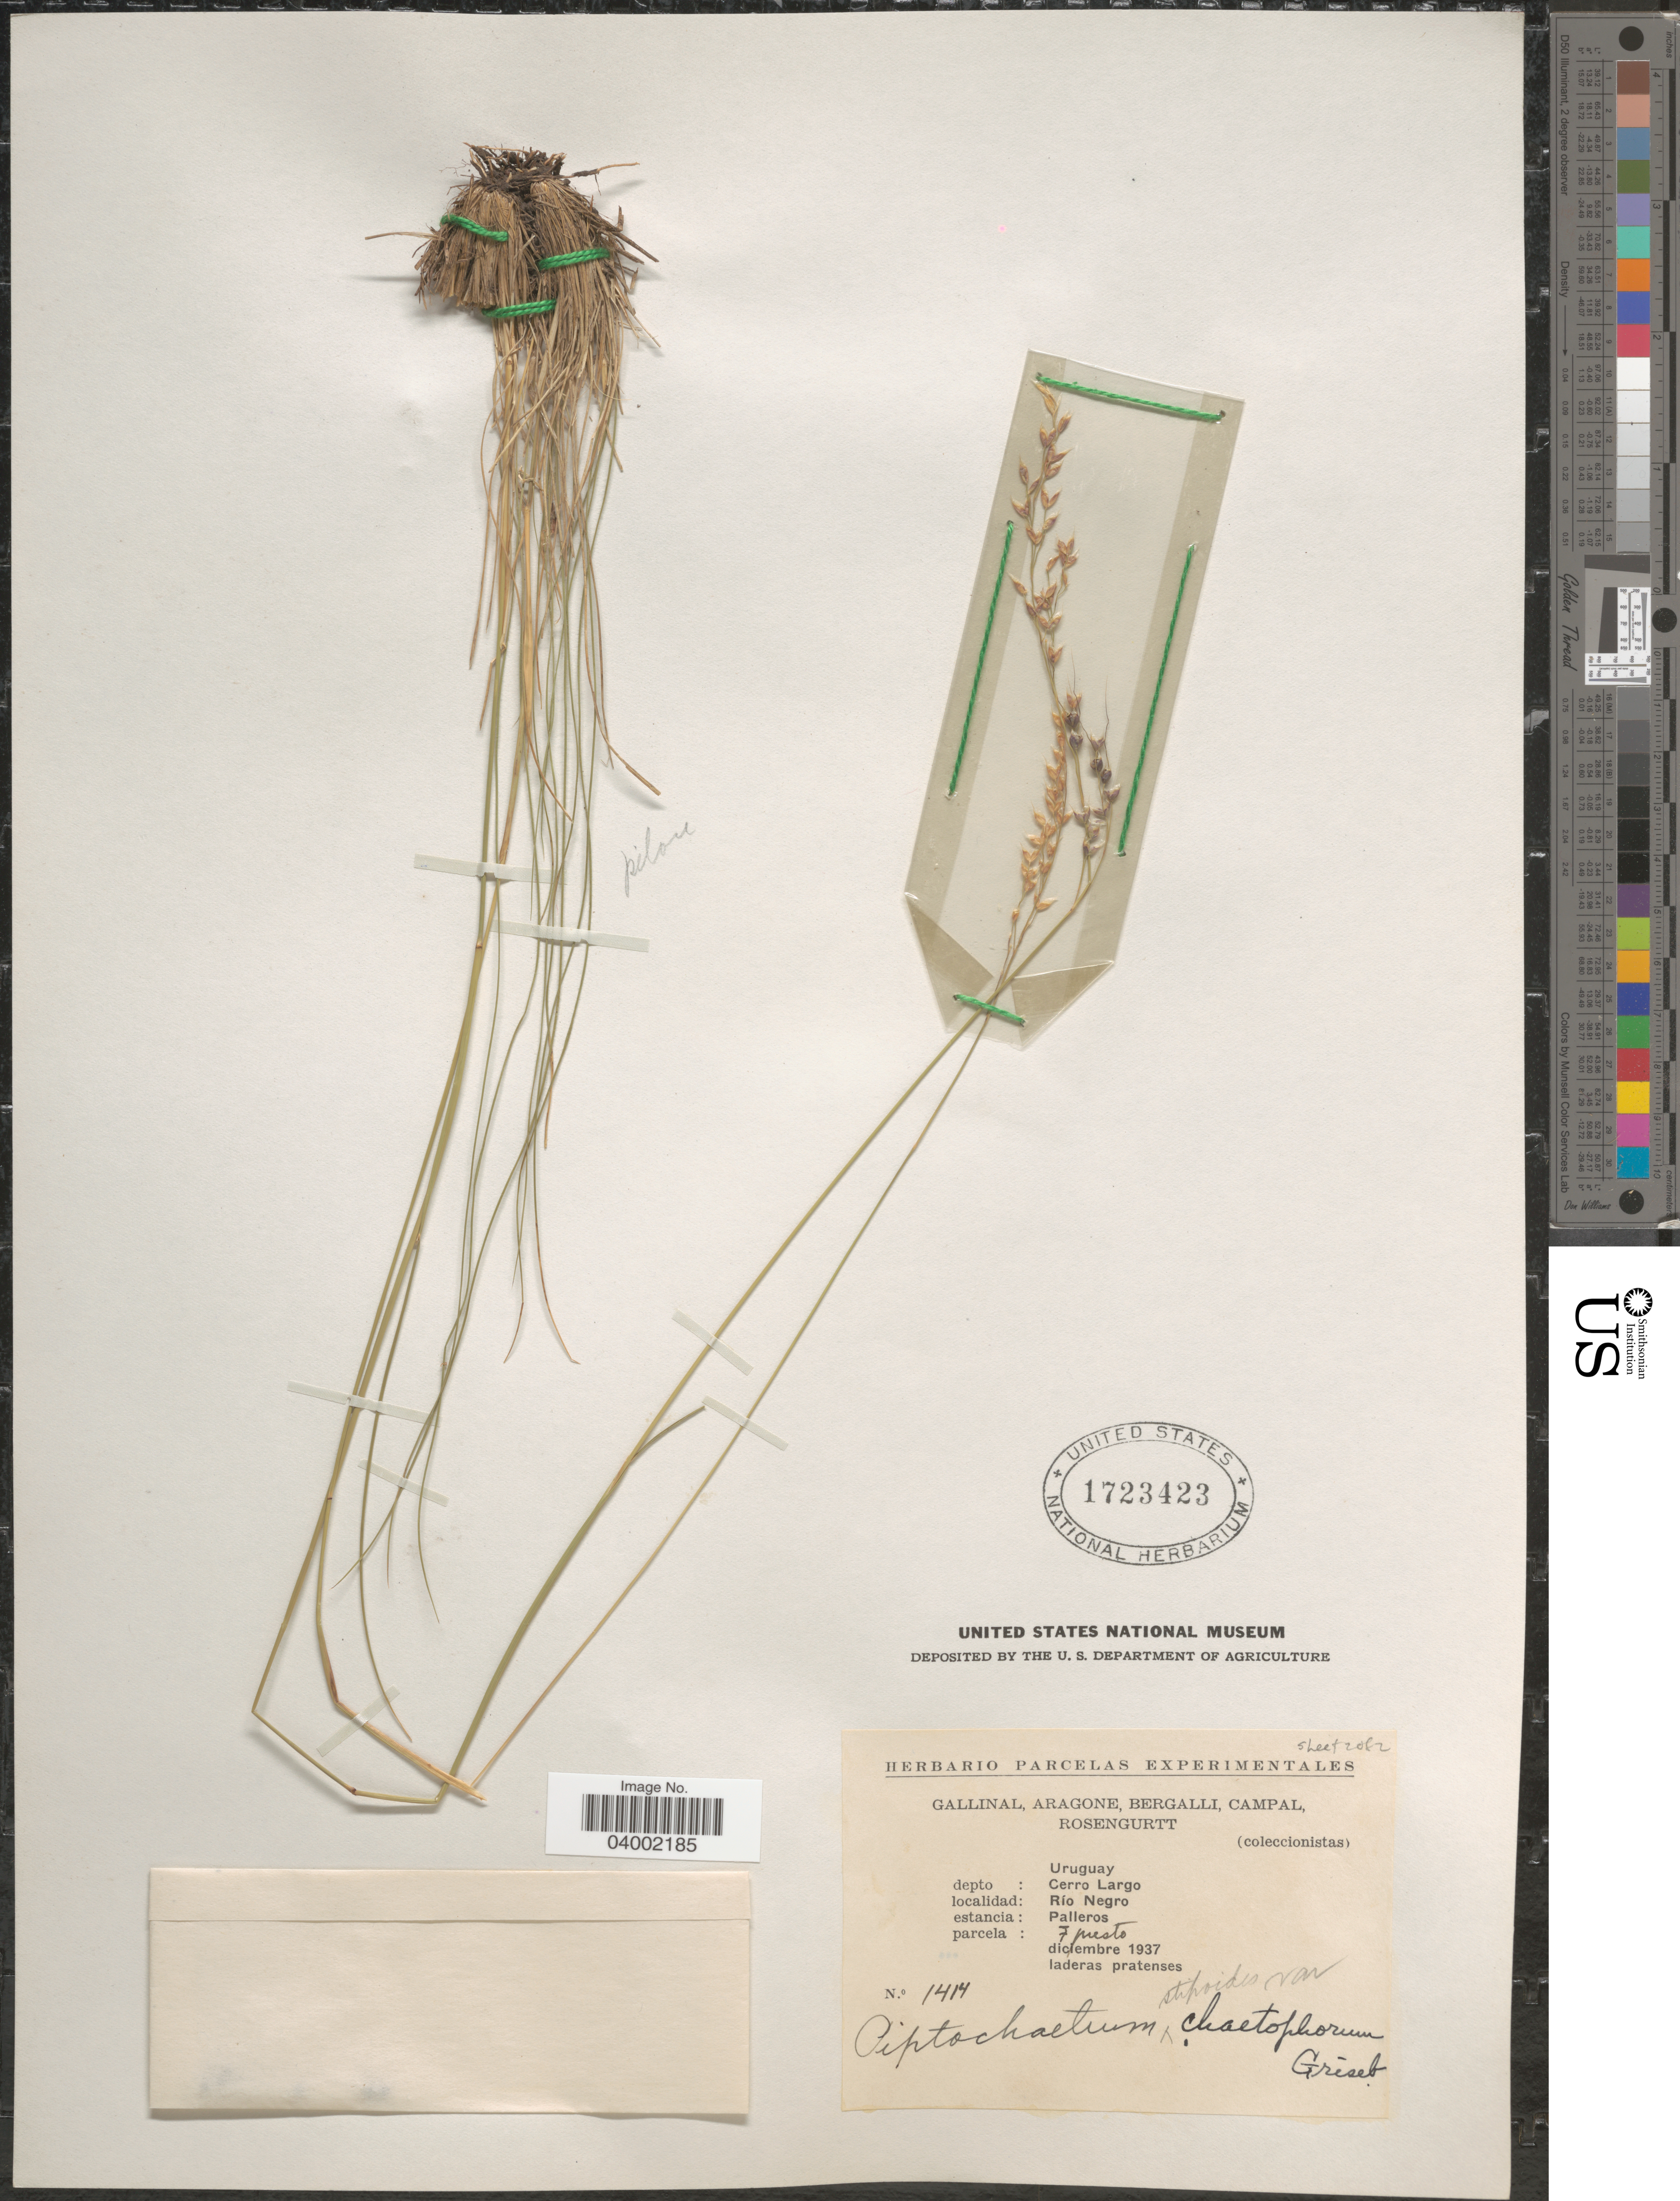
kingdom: Plantae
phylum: Tracheophyta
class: Liliopsida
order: Poales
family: Poaceae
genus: Piptochaetium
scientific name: Piptochaetium stipoides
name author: (Trin. & Rupr.) Hack. & Arechav.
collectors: -. Gallinal, -- Aragone, -- Bergalli, -- Campal & Rosengurtt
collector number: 1414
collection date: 1937-12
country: Uruguay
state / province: Cerro Largo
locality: Depto: Cerro Largo. Río Negro. Estancia: Palleros. Parcela: 7 puesto.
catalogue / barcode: US 1723423